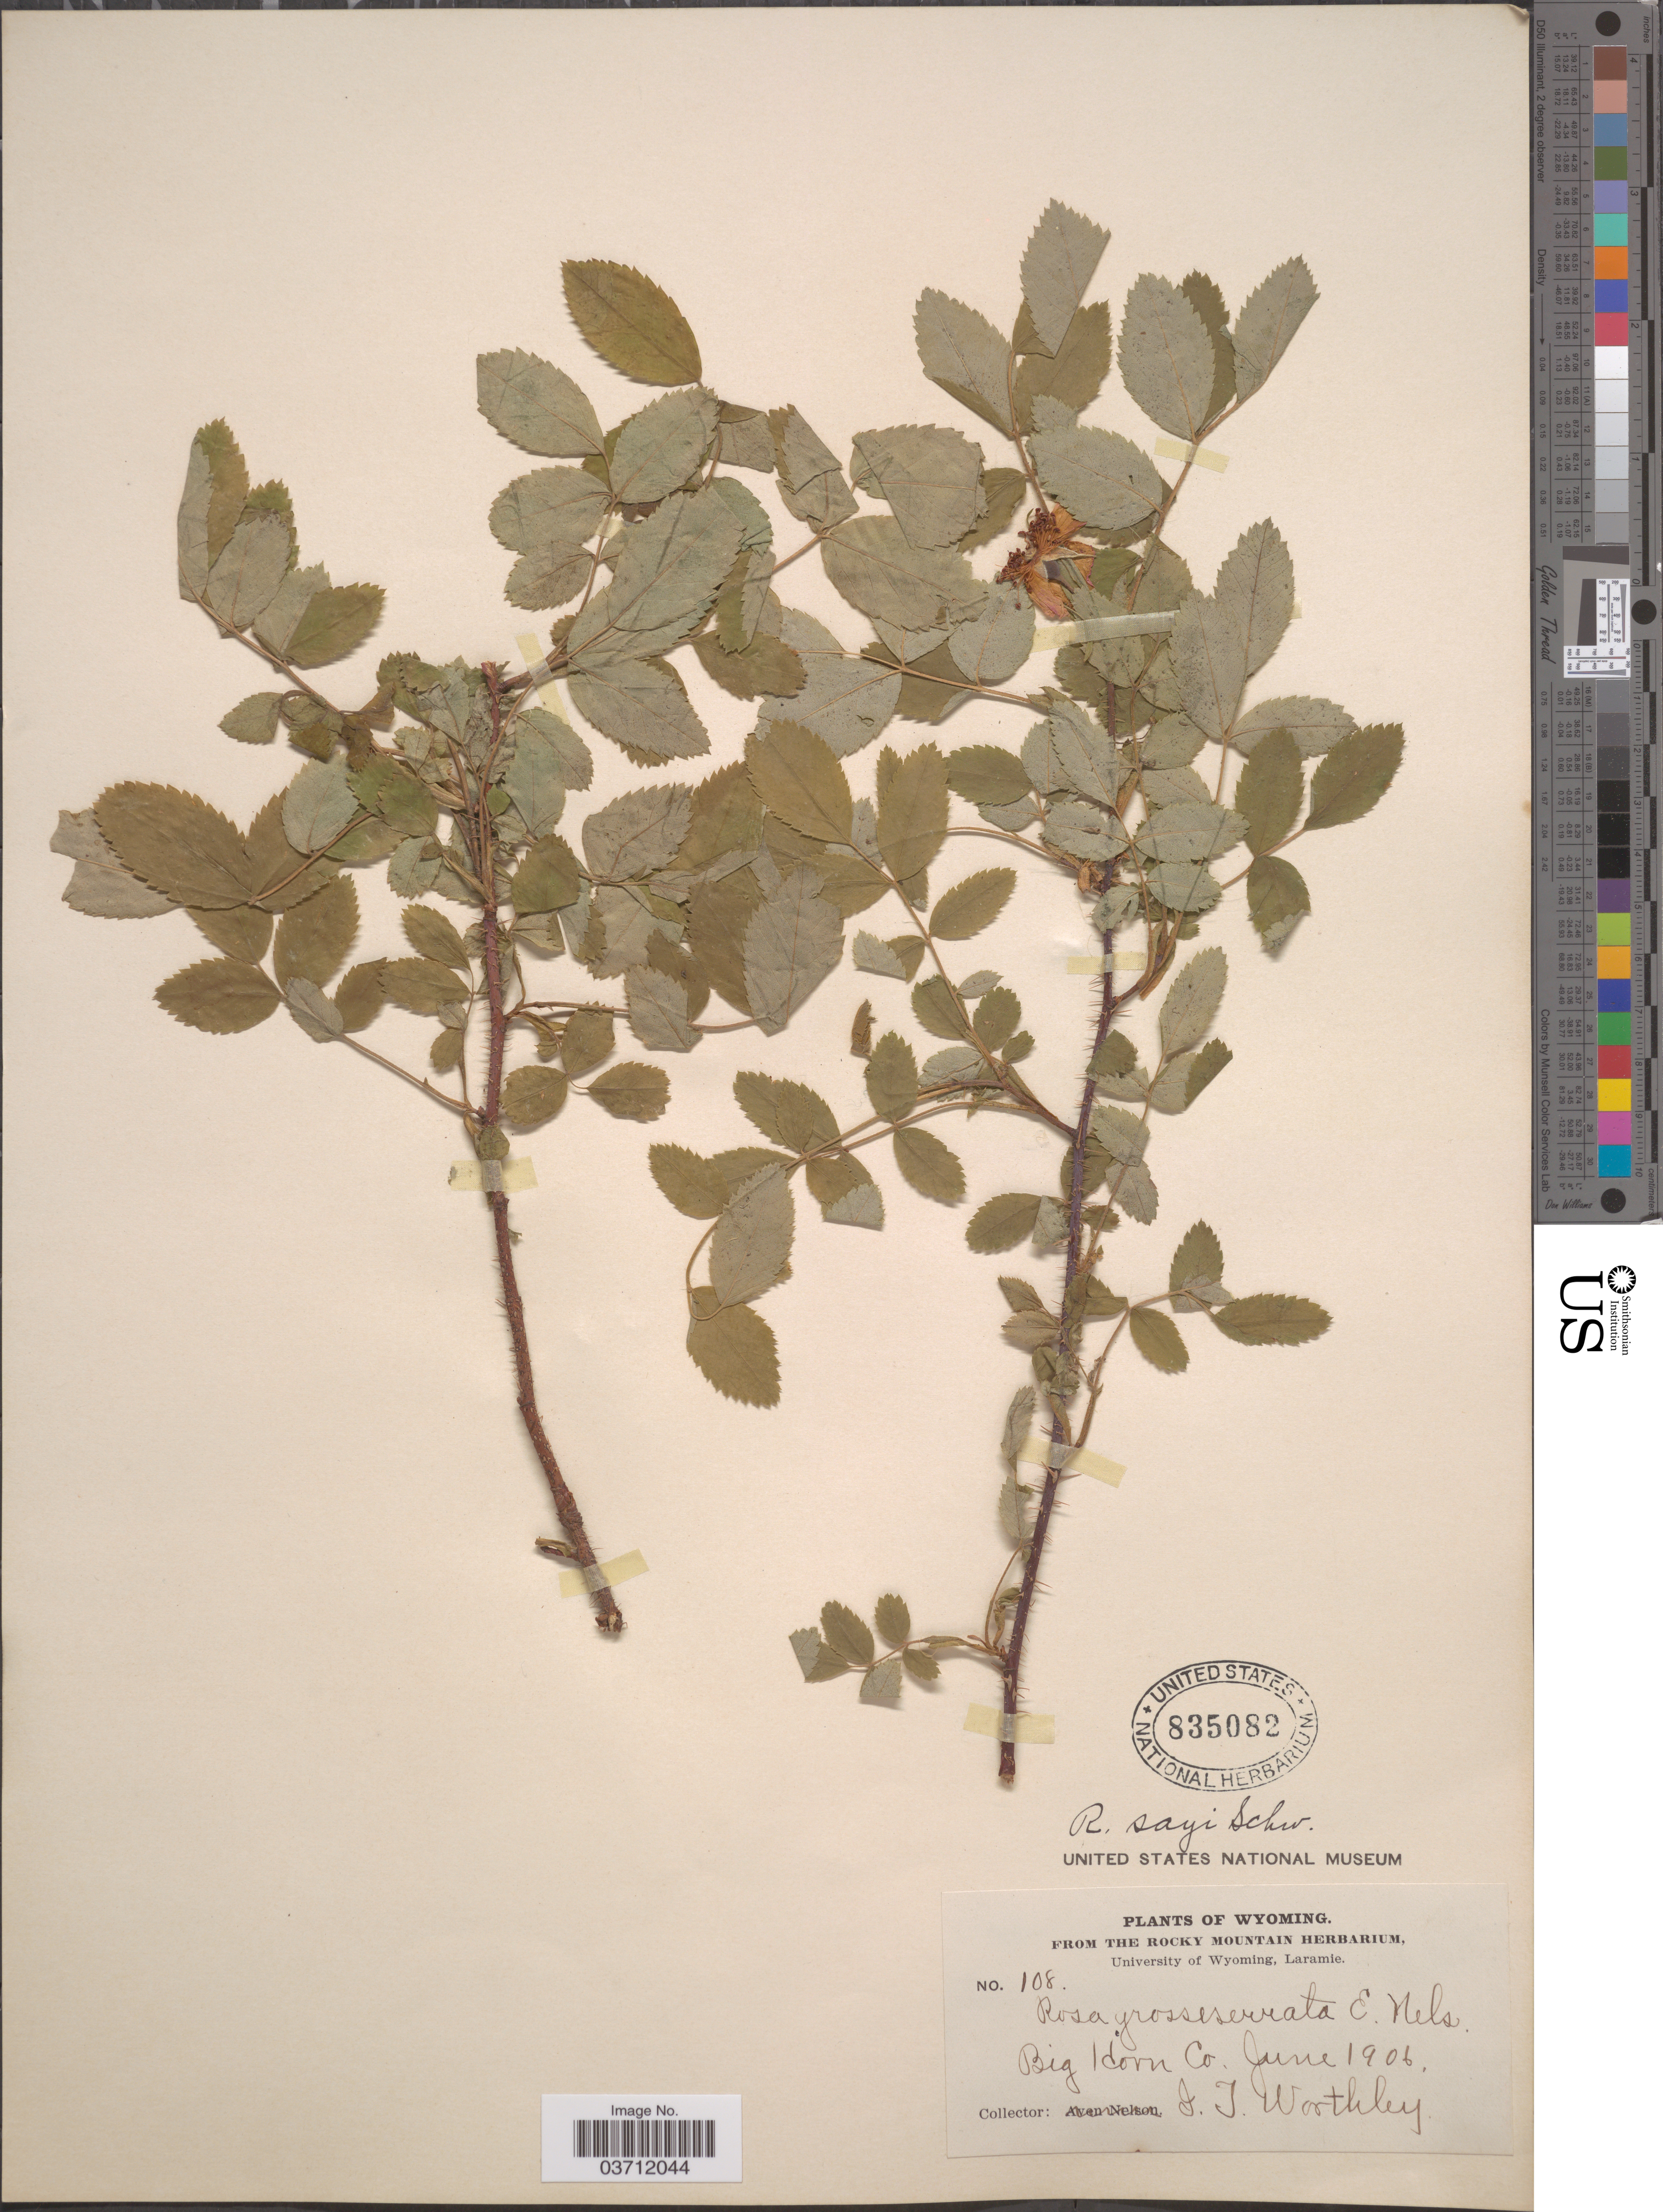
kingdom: Plantae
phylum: Tracheophyta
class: Magnoliopsida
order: Rosales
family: Rosaceae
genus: Rosa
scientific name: Rosa sayi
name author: Schwein.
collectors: I. Worthley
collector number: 108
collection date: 1906-06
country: United States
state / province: Wyoming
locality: Big Horn Co.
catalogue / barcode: US 835082